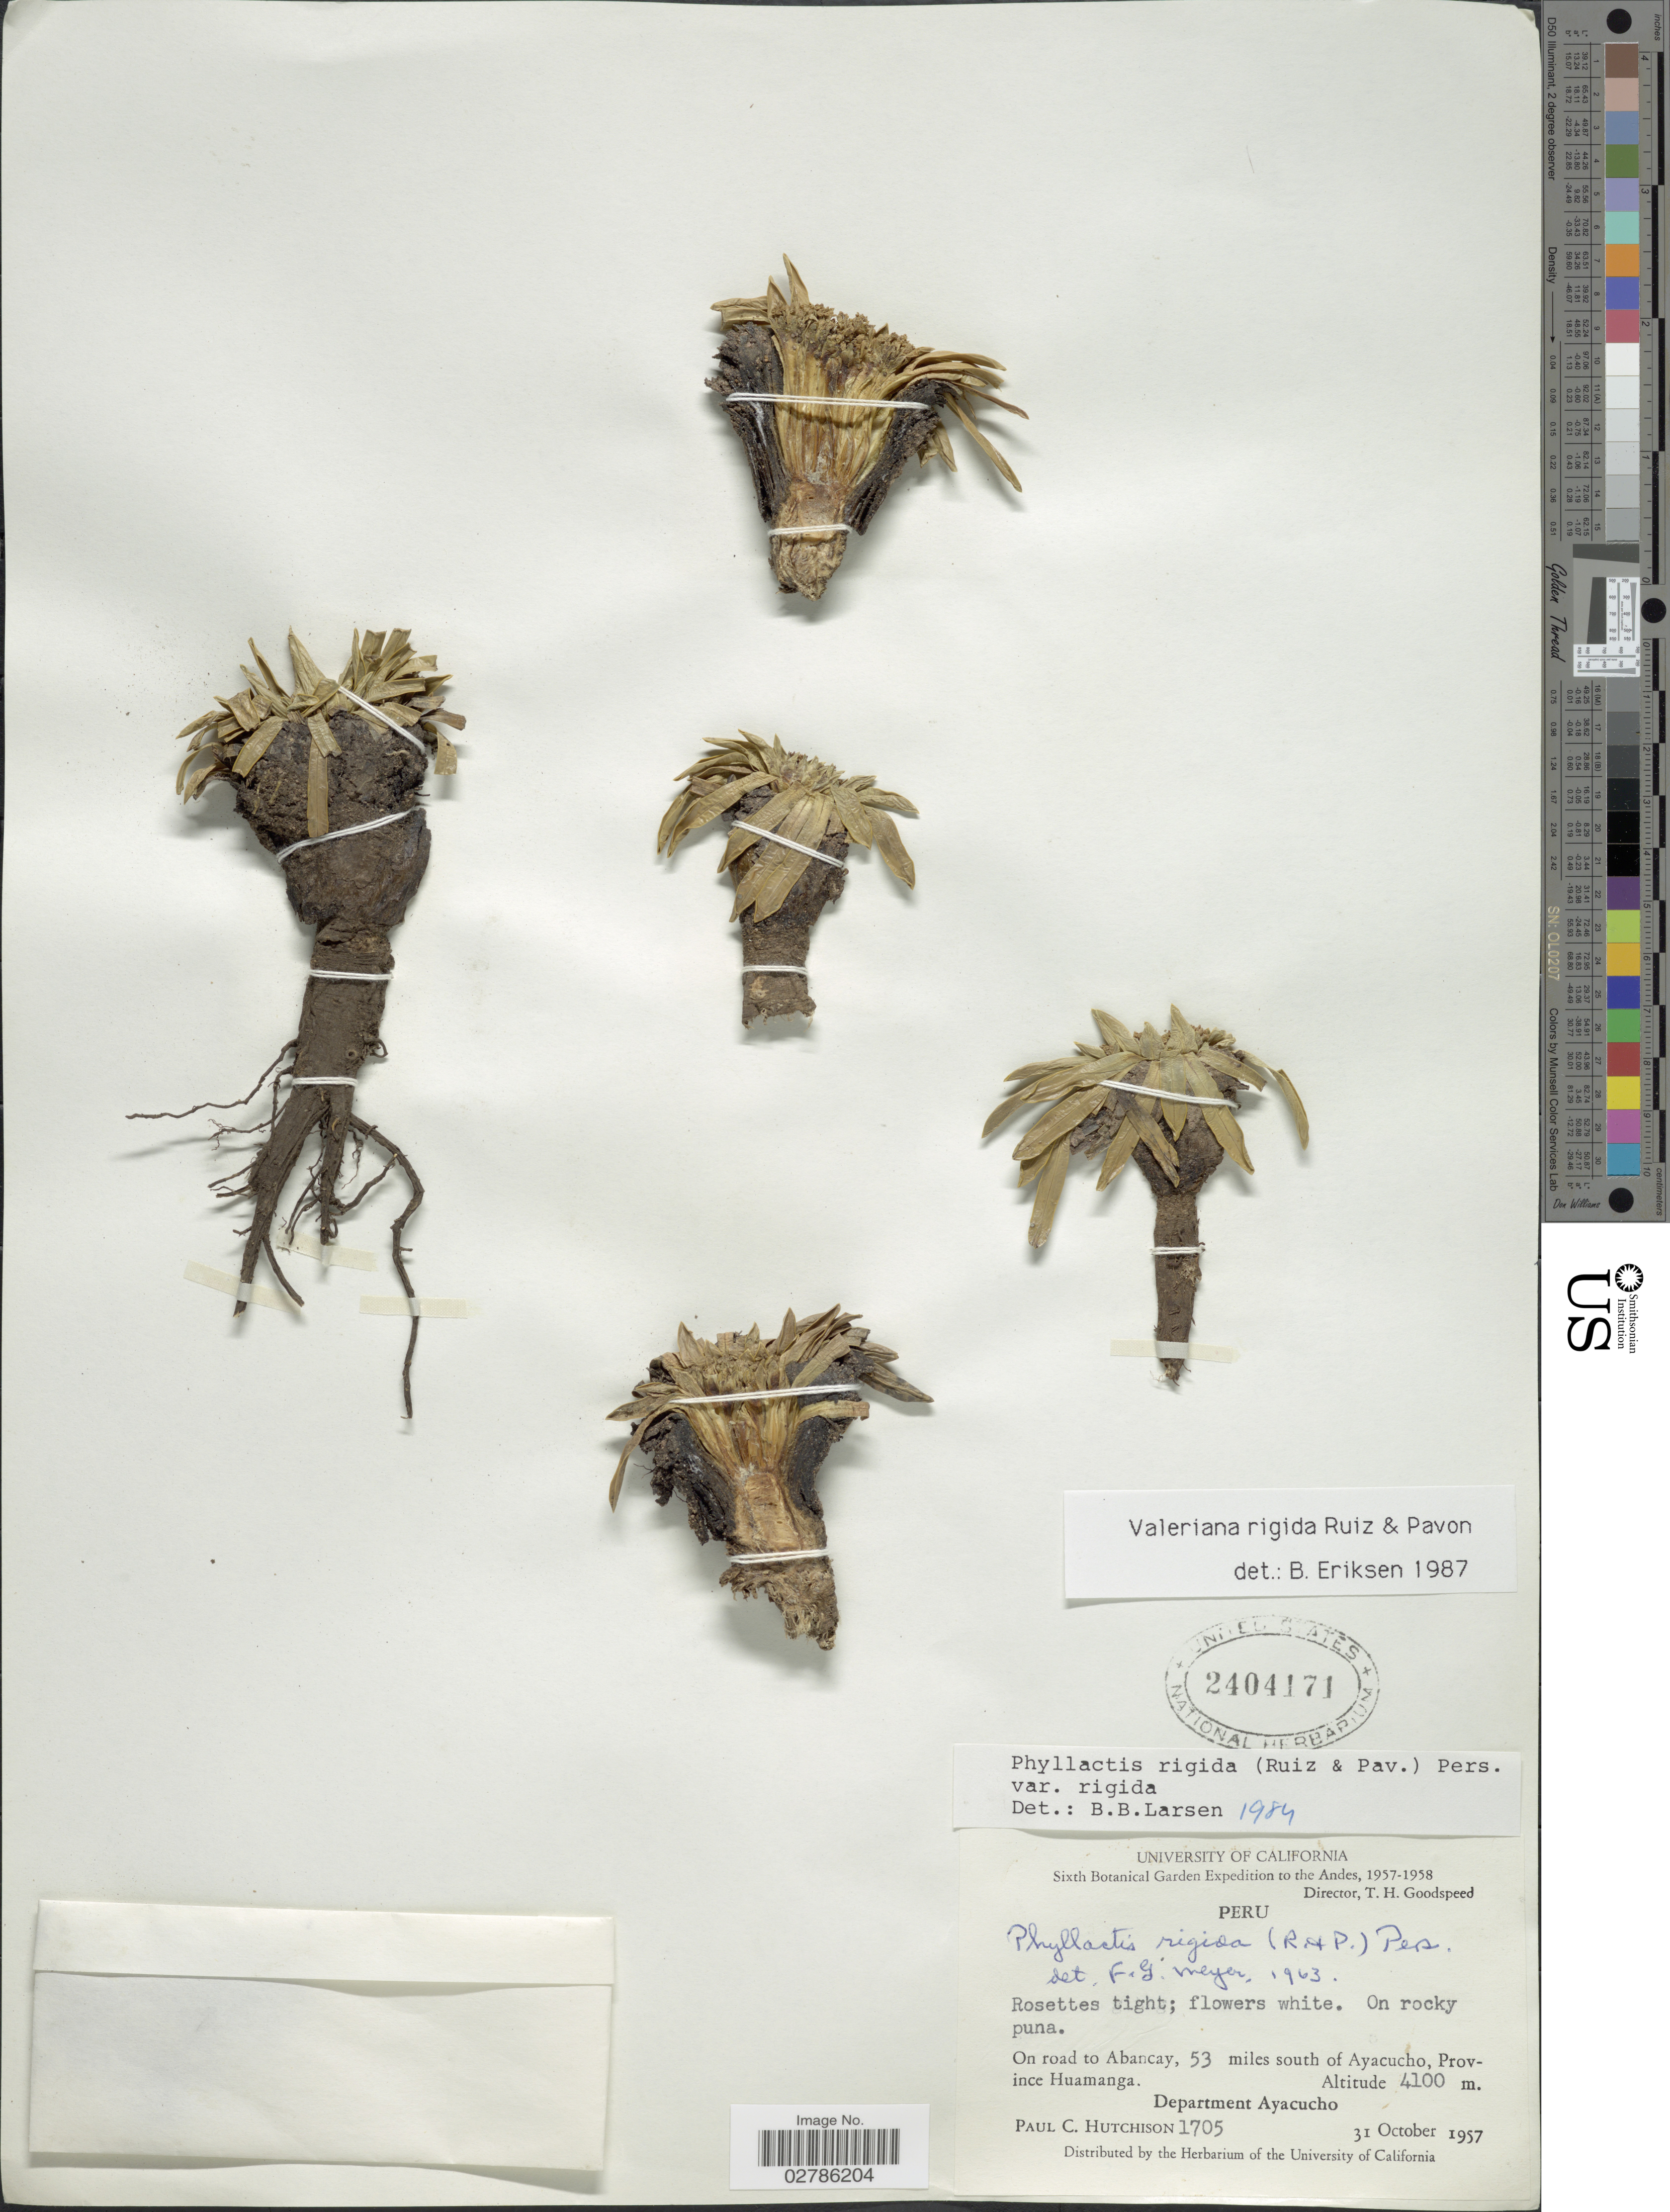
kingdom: Plantae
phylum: Tracheophyta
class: Magnoliopsida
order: Dipsacales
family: Caprifoliaceae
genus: Phyllactis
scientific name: Phyllactis rigida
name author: (Ruiz & Pav.) Pers.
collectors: P. C. Hutchison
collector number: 1705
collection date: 1957-10-31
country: Peru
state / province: Ayacucho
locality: The Andes. On road to Abancay, 53 miles south of Ayacucho, Province Huamanga, Department Ayacucho.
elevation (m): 4100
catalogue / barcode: US 2404171